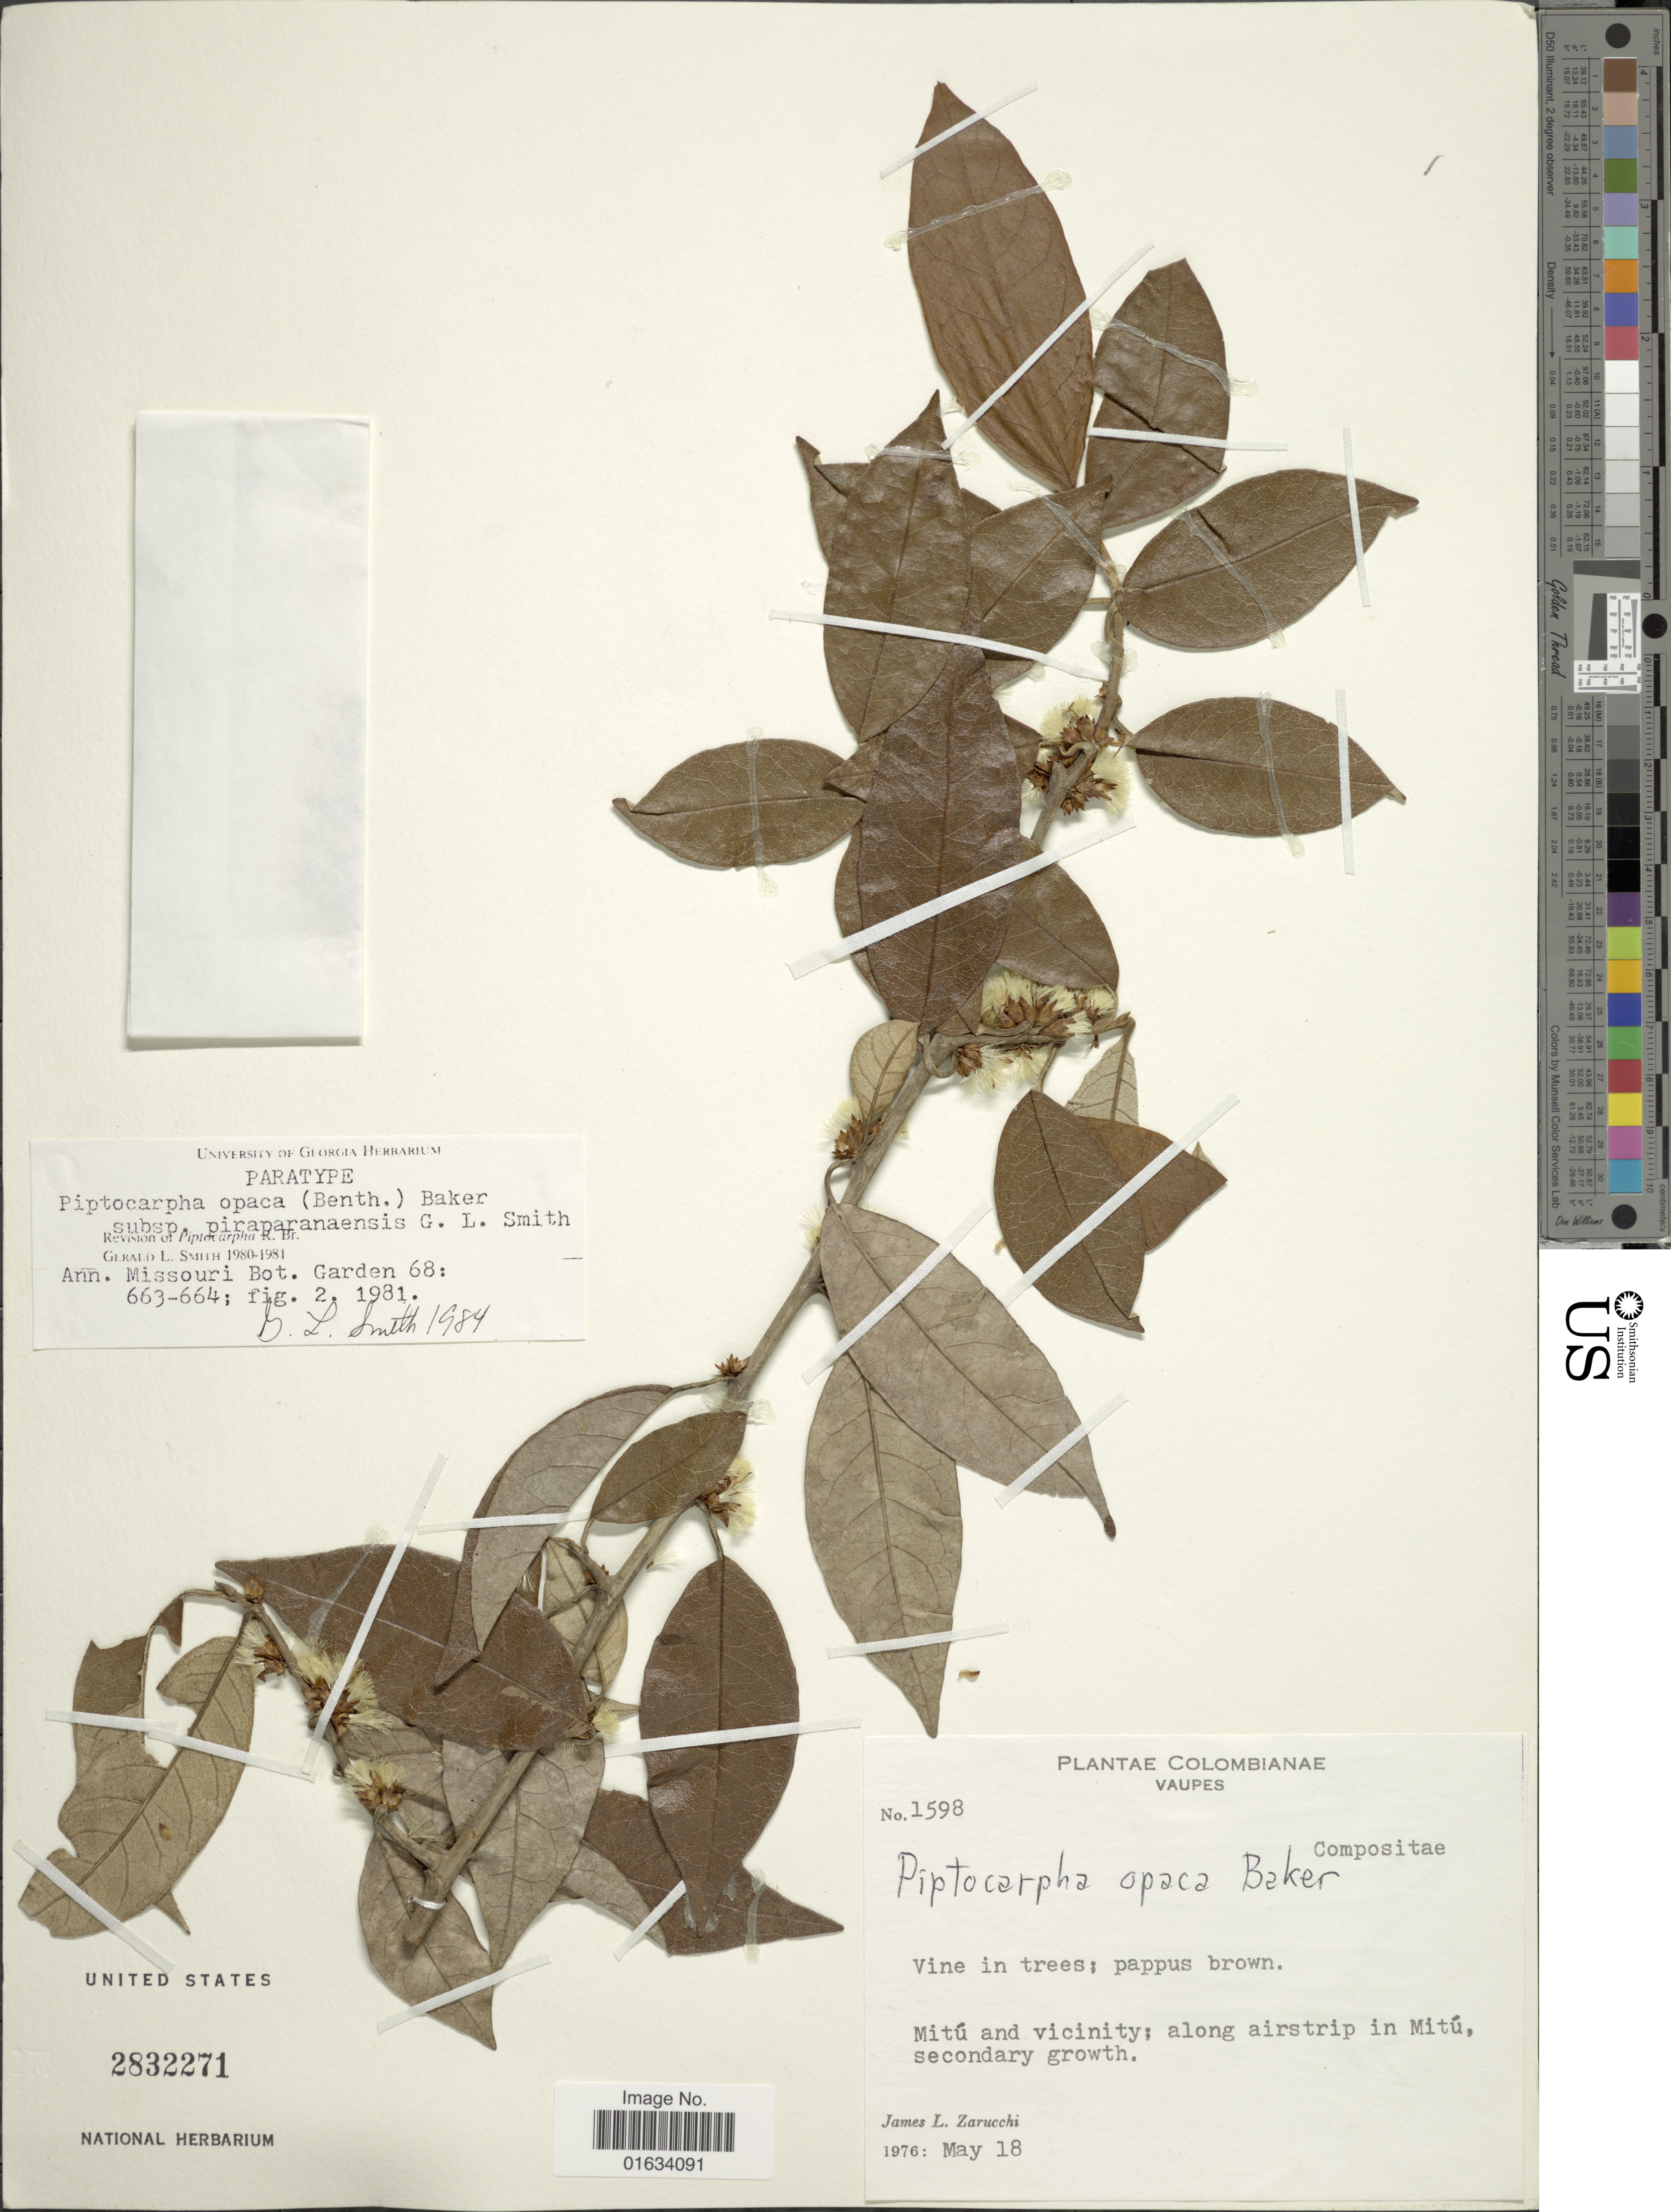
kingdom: Plantae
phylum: Tracheophyta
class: Magnoliopsida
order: Asterales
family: Asteraceae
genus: Piptocarpha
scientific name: Piptocarpha opaca subsp. piraparanaensis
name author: G. Lom. Sm.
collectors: J. L. Zarucchi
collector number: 1598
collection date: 1976-05-18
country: Colombia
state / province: Vaupés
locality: Colombianae, Vaupés. Mitu and vicinity; along airstrip in Mitu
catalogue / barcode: US 2832271